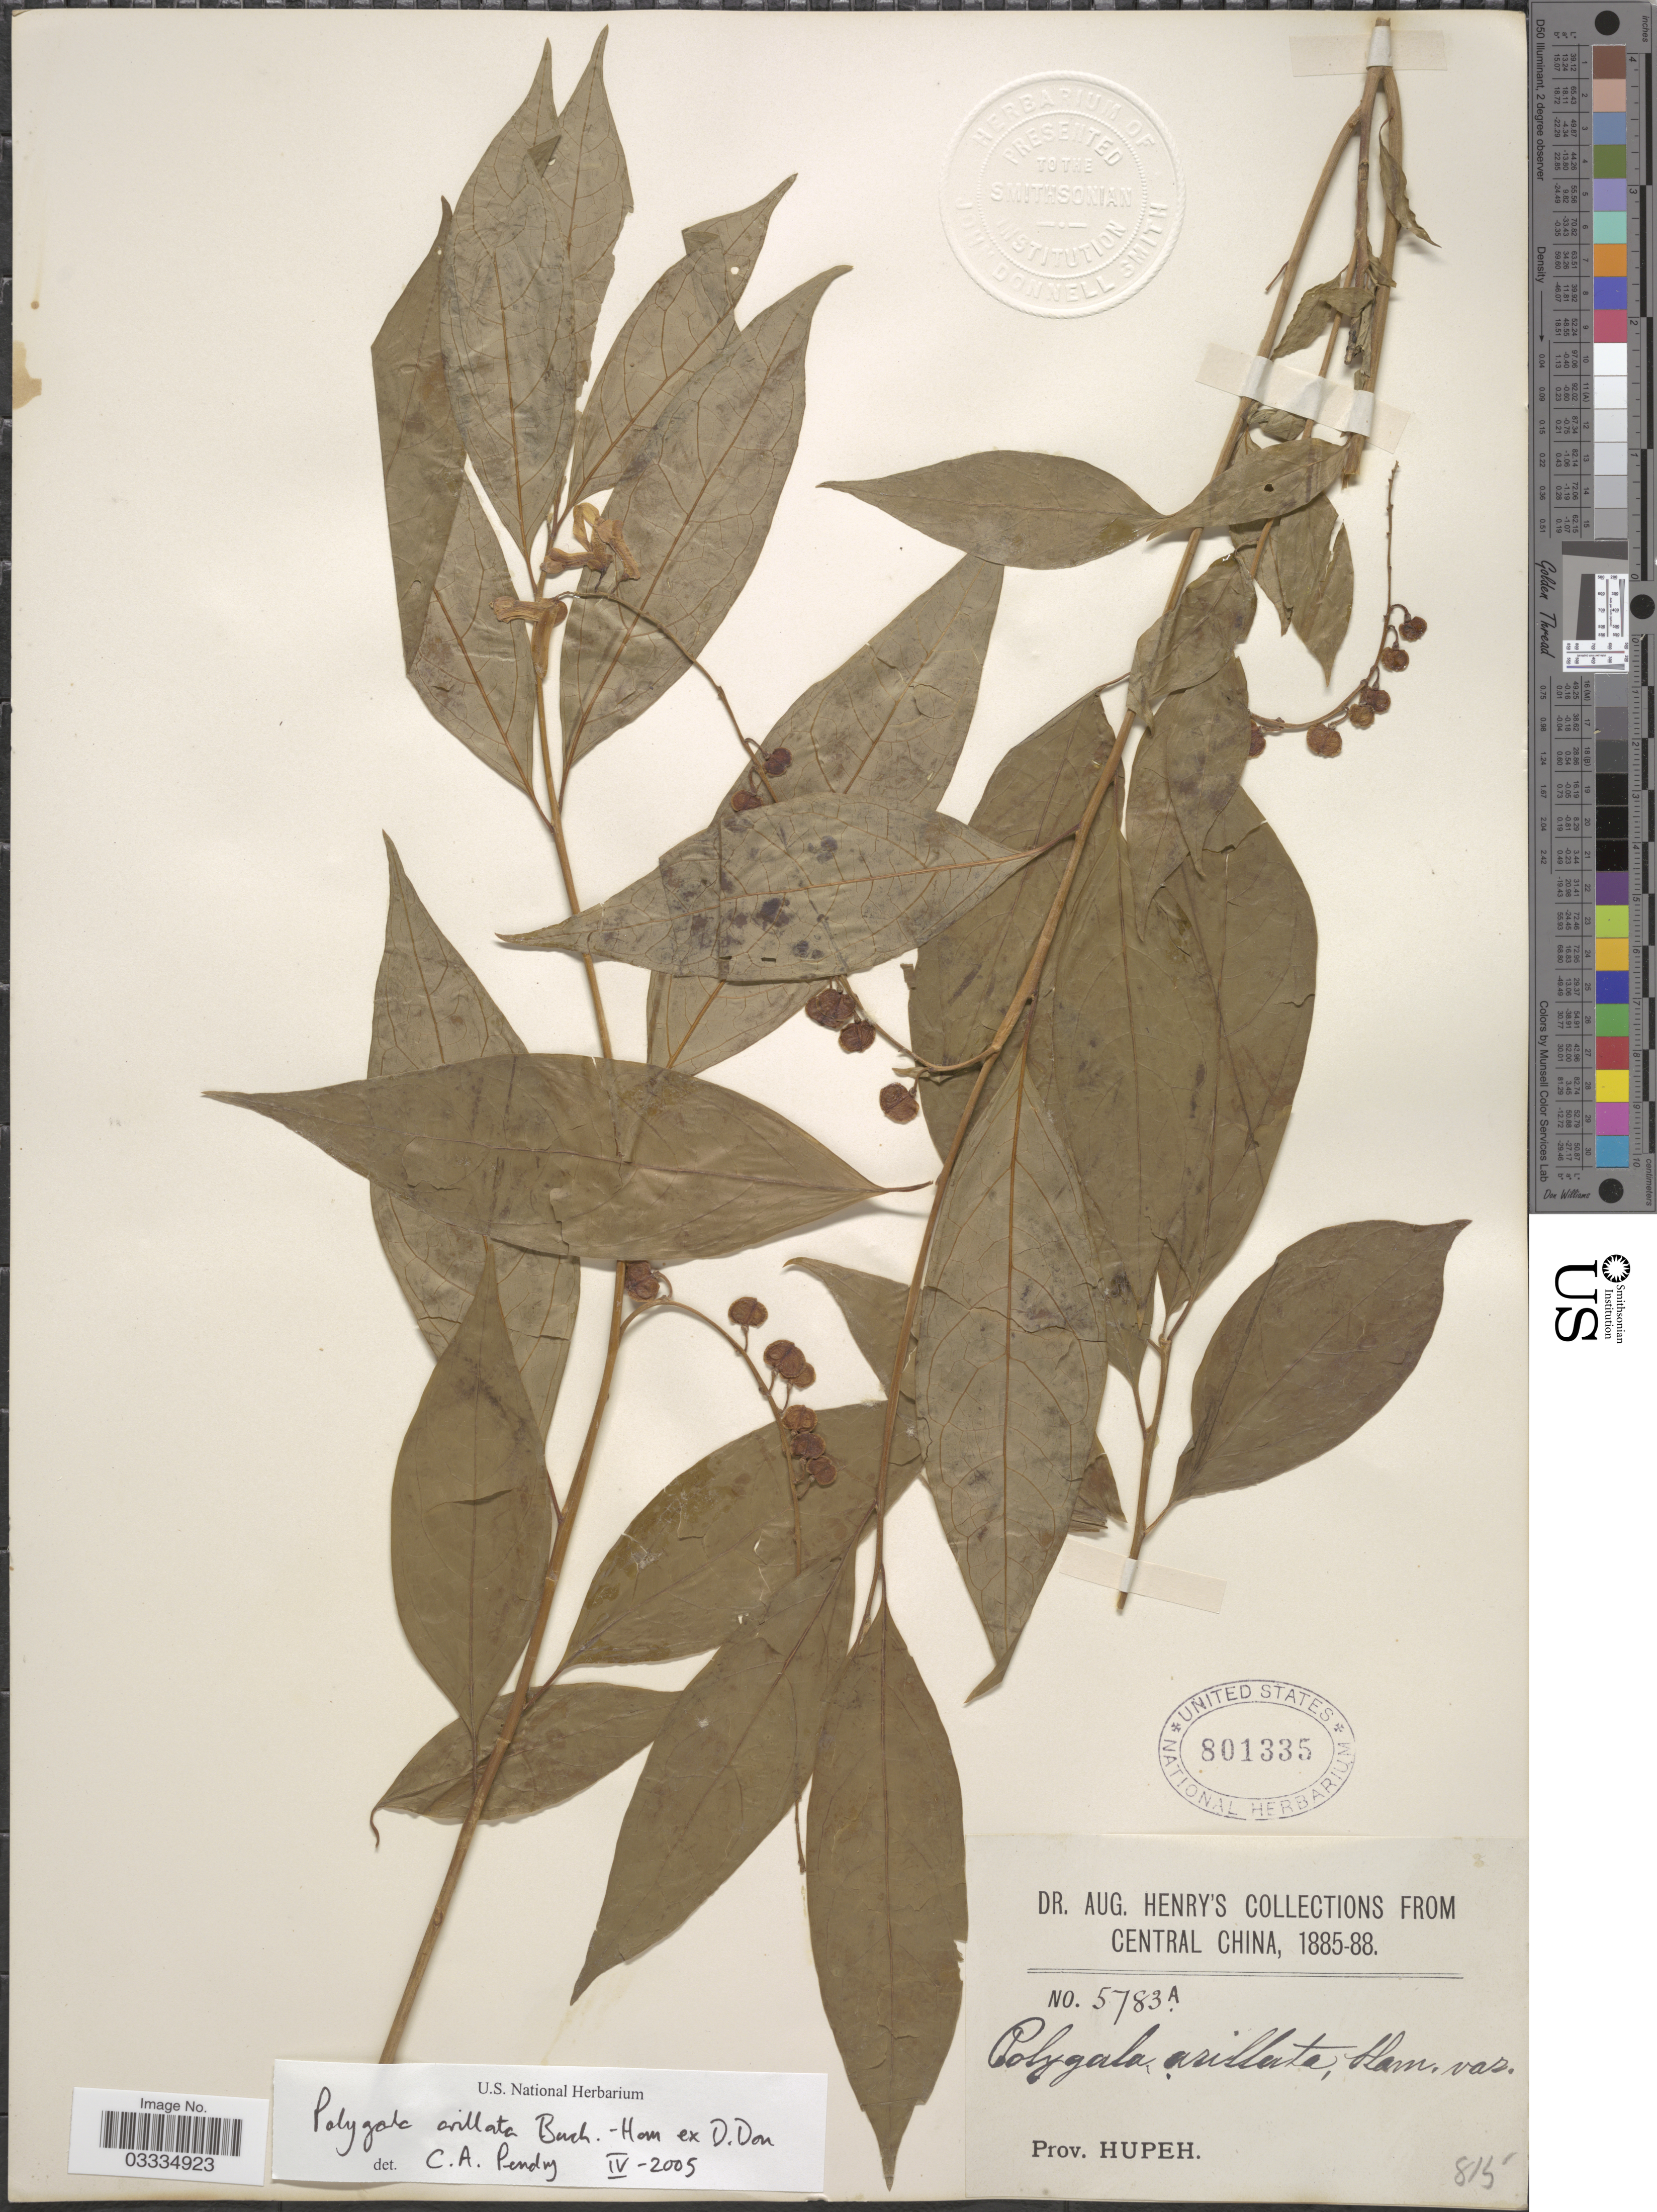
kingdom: Plantae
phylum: Tracheophyta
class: Magnoliopsida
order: Fabales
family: Polygalaceae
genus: Polygala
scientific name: Polygala arillata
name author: Buch.-Ham. ex D. Don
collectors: A. Henry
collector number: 5783 A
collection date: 1885/1888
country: China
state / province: Hubei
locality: Central China. Prov. Hupeh.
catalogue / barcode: US 801335